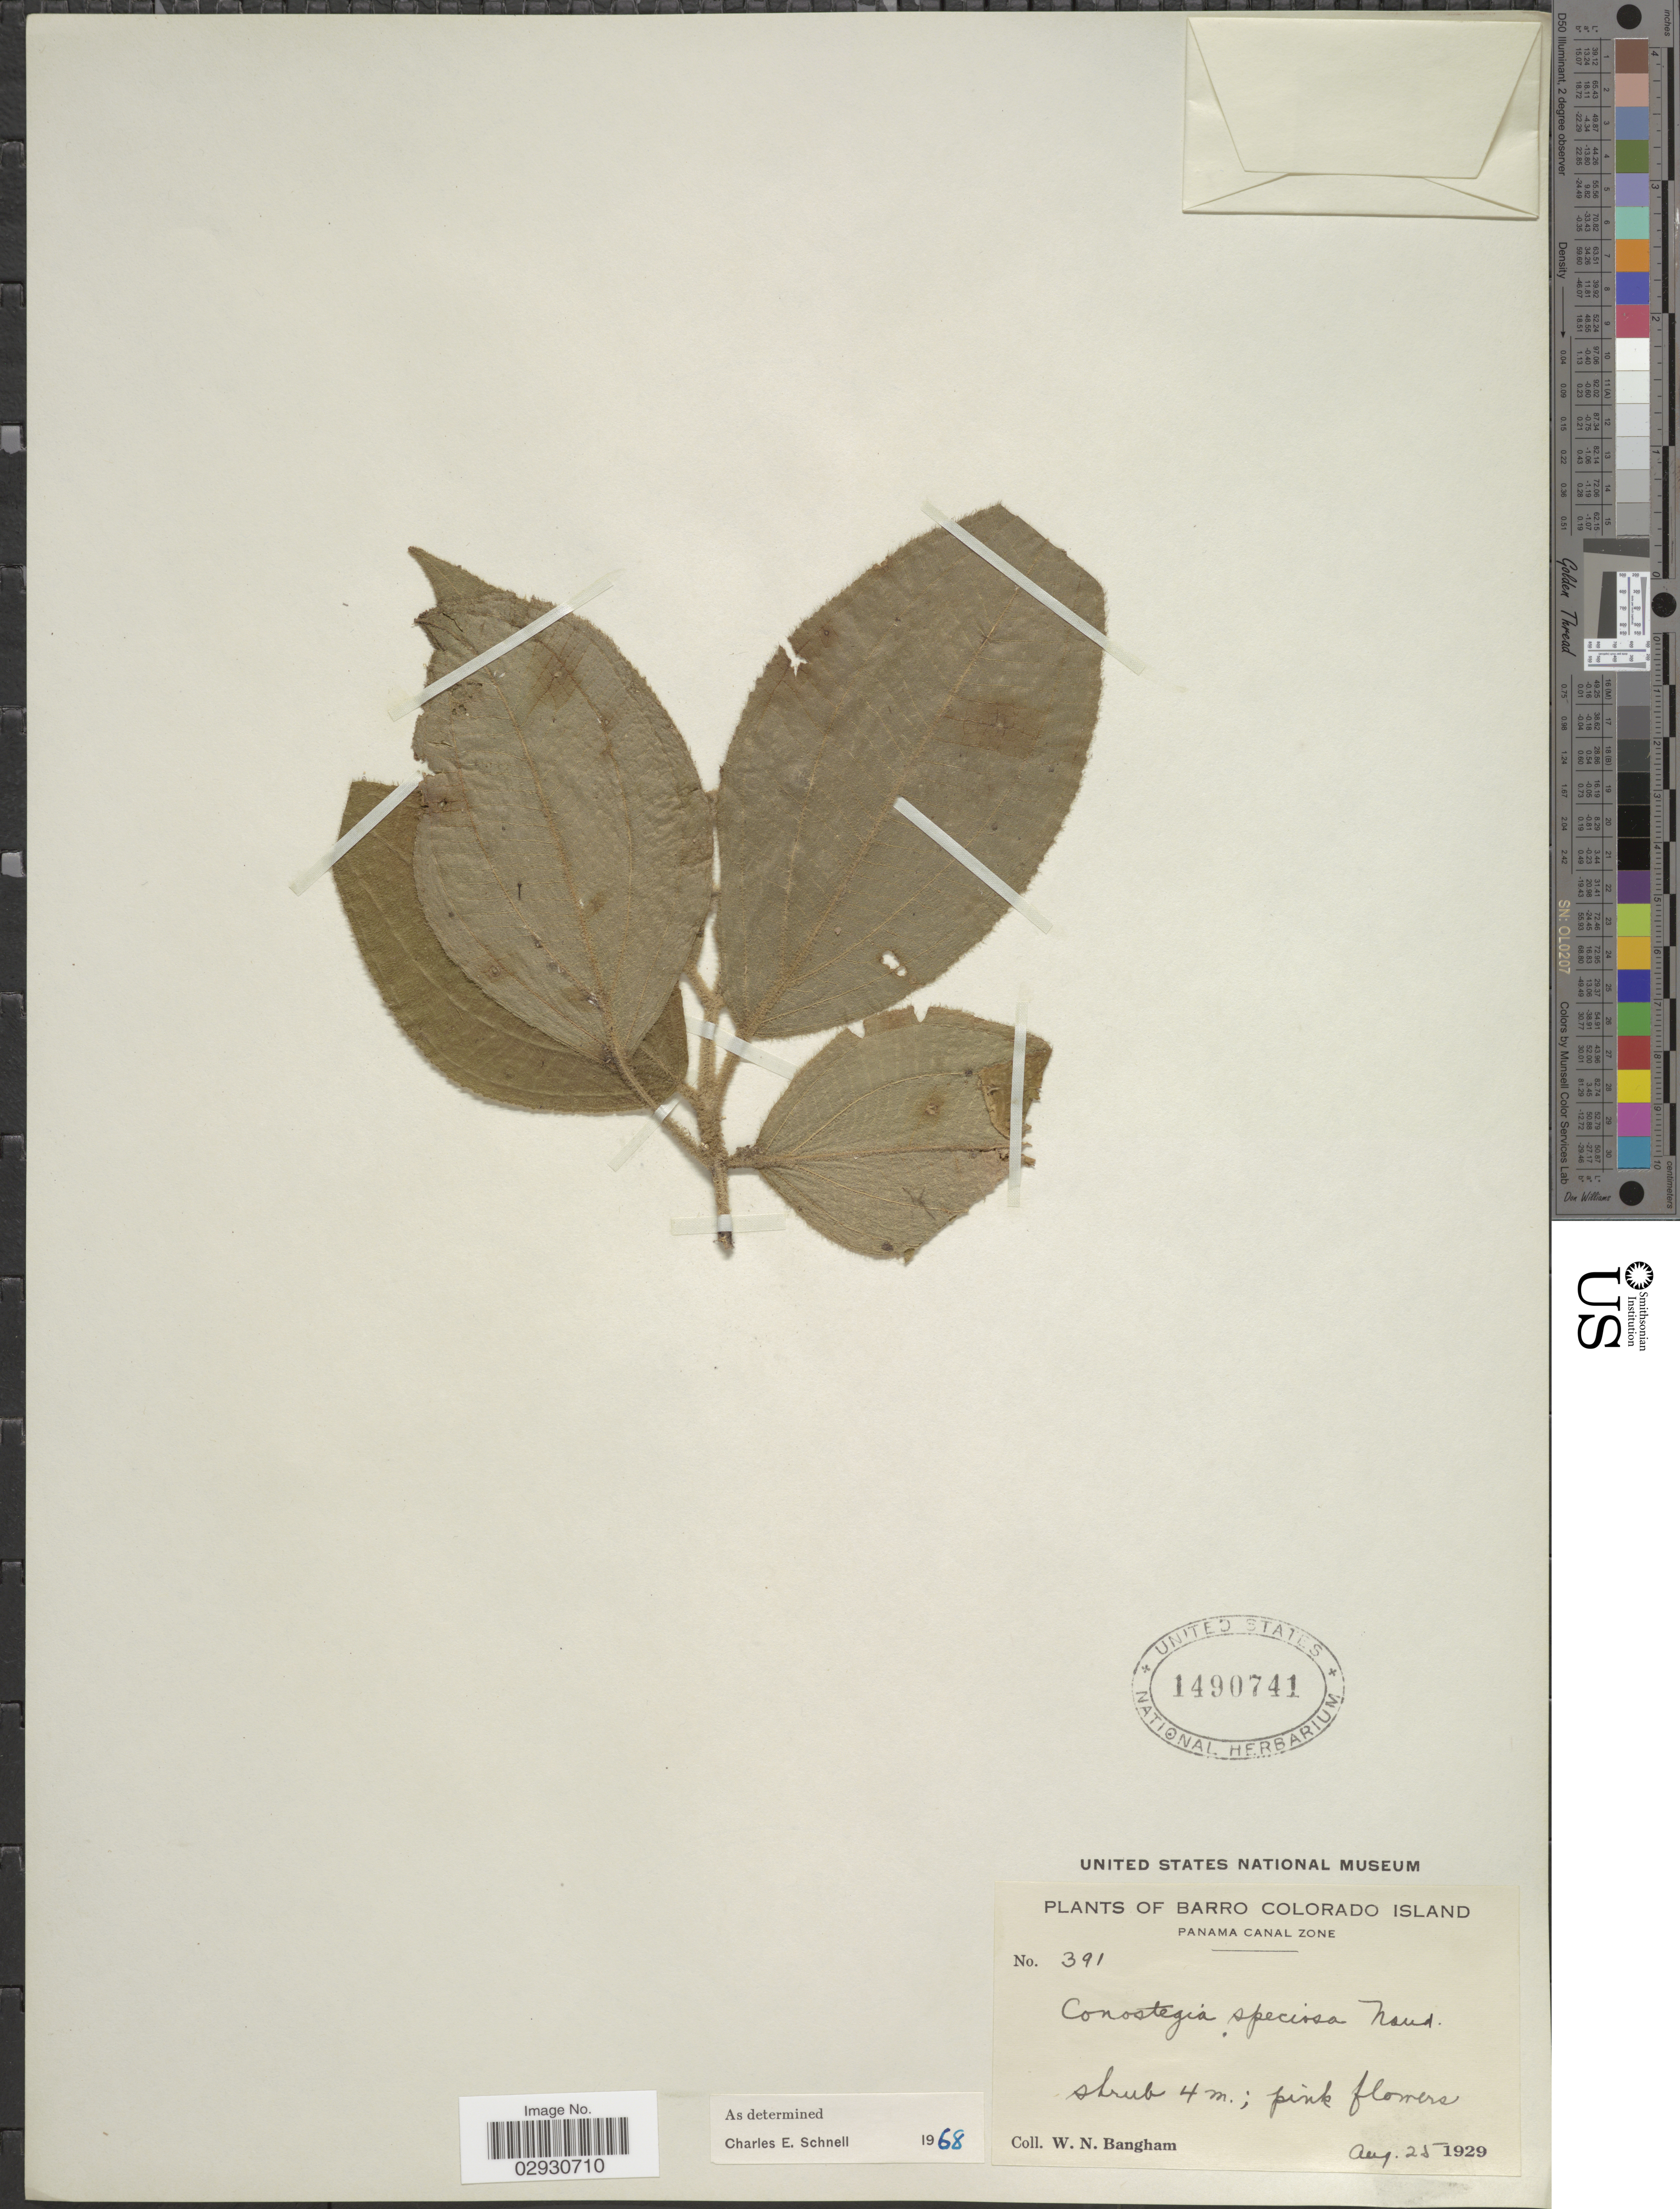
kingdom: Plantae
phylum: Tracheophyta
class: Magnoliopsida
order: Myrtales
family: Melastomataceae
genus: Conostegia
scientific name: Conostegia speciosa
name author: Naudin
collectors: W. Bangham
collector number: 391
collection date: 1929-08-25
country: Panama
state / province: Panamá Oeste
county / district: Canal Zone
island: Barro Colorado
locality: Barro Colorado Island. Panama Canal Zone.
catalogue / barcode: US 1490741